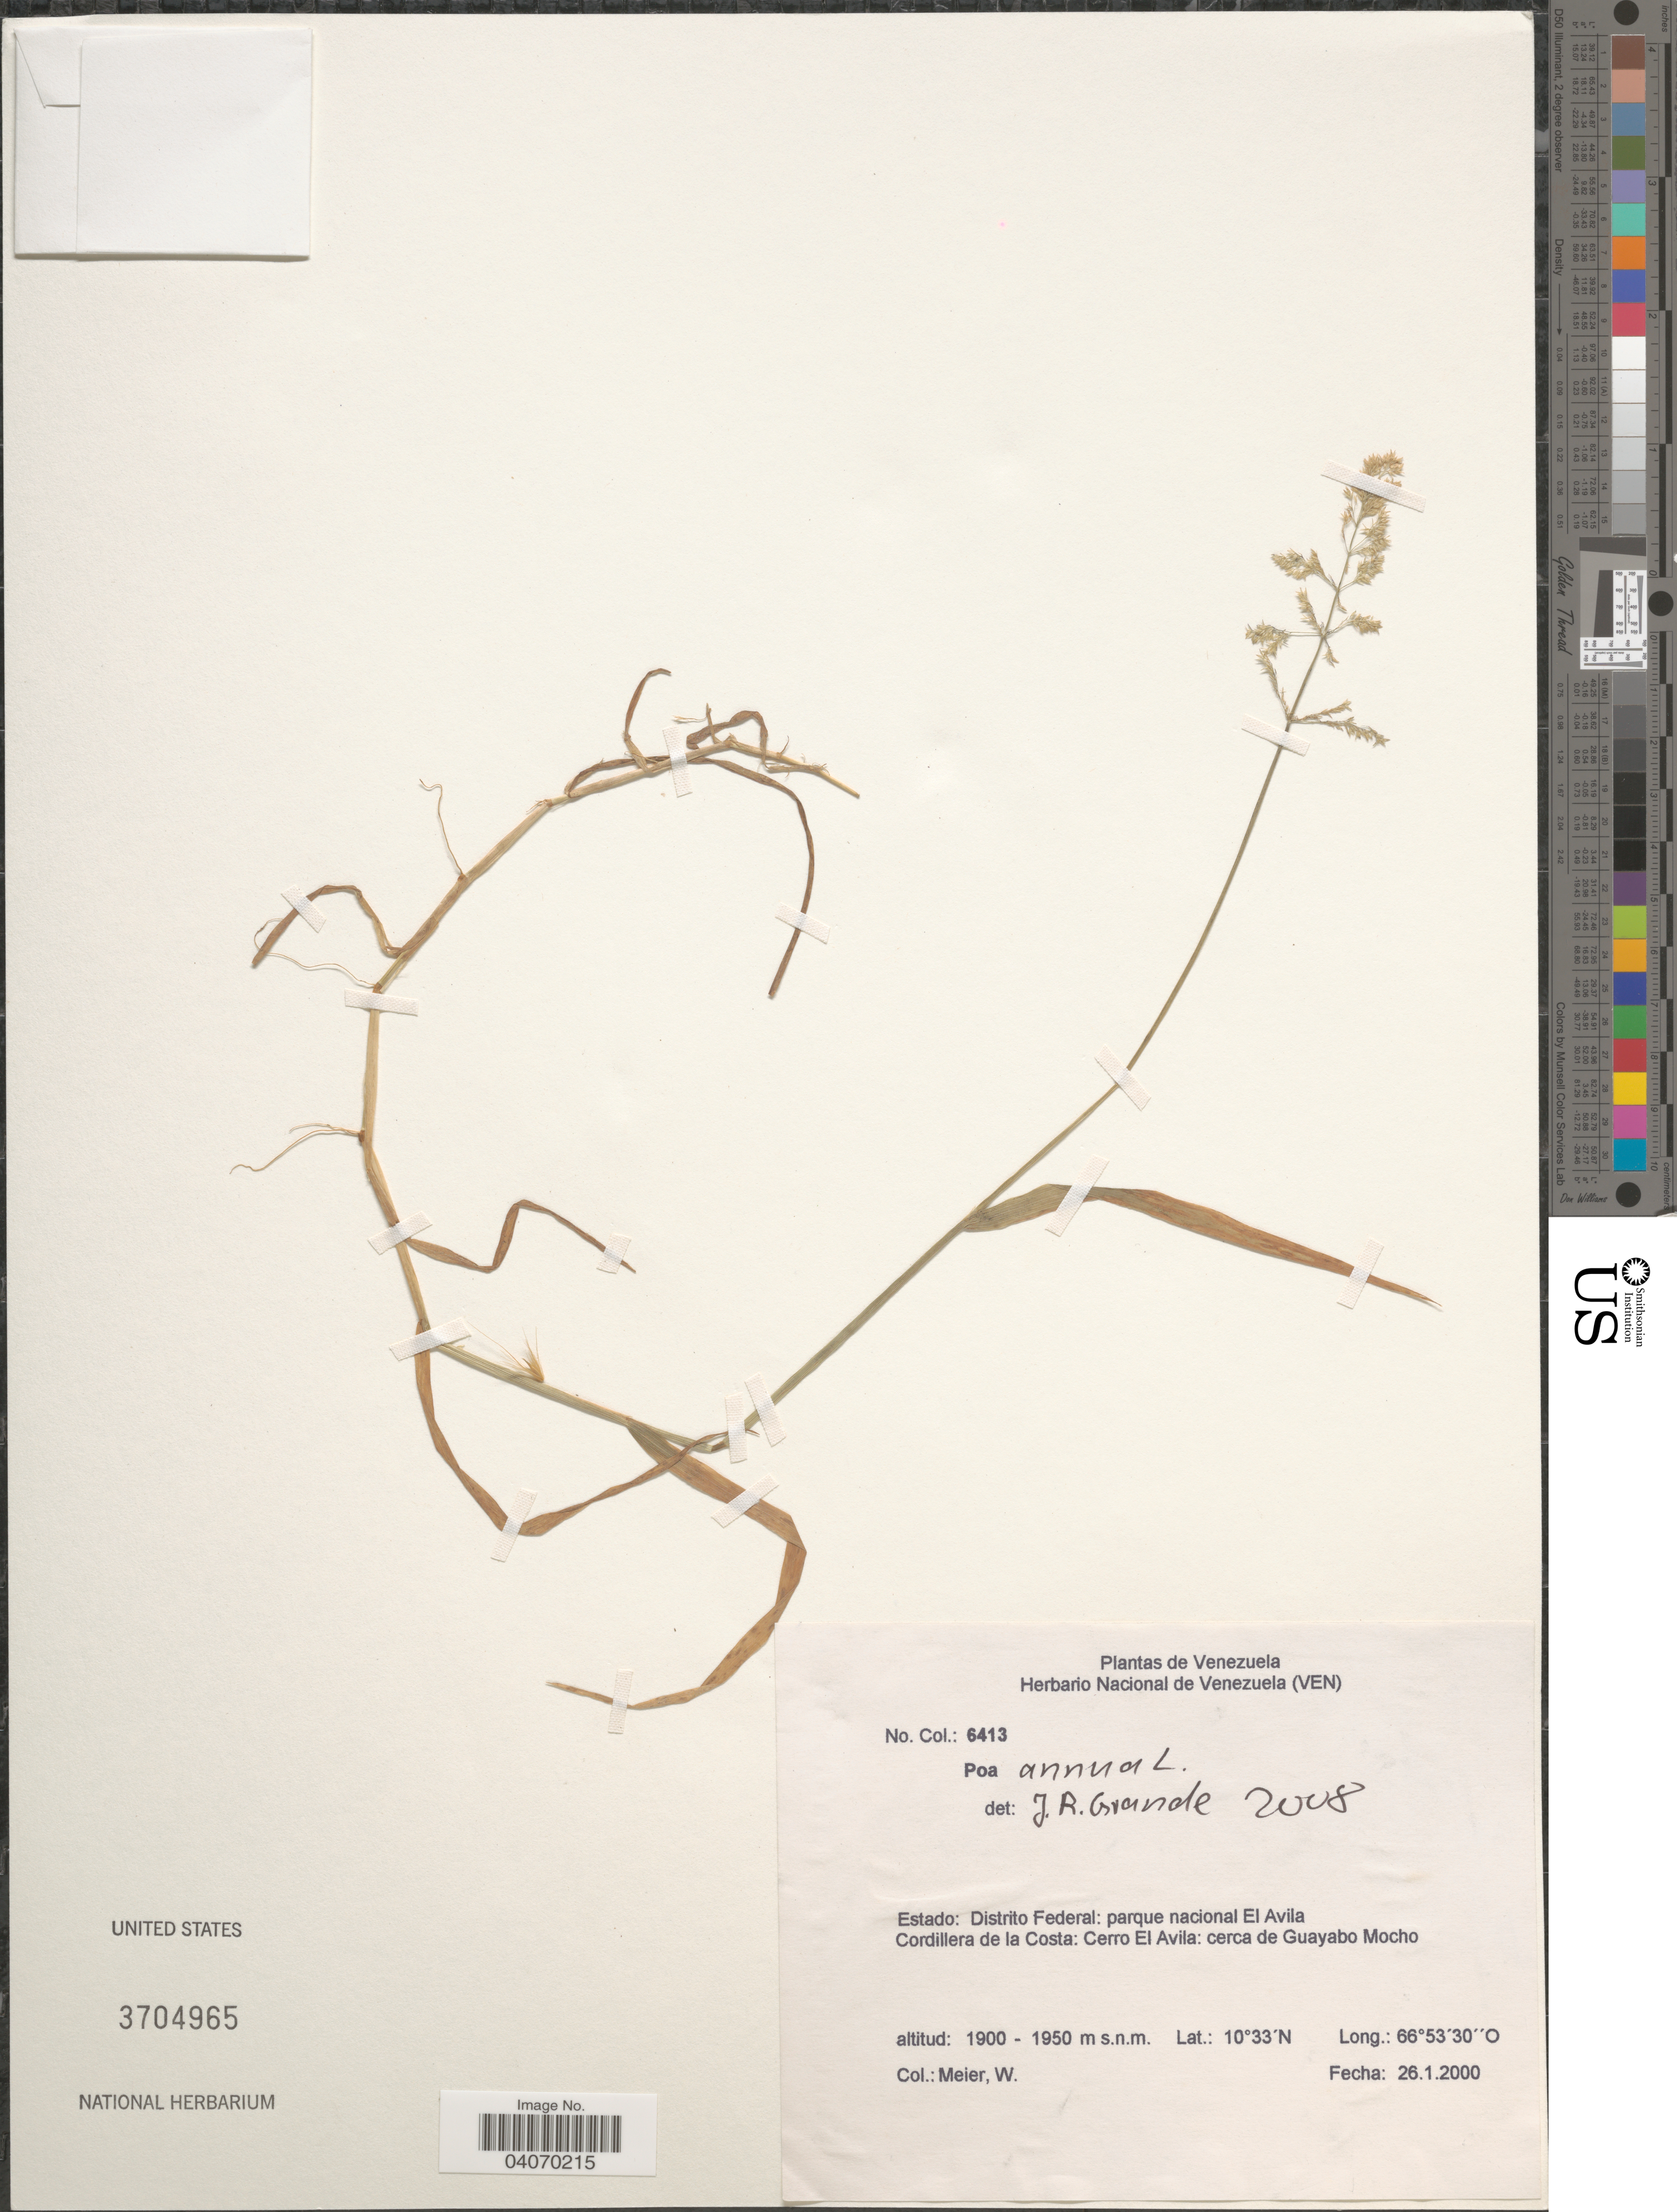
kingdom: Plantae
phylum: Tracheophyta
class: Liliopsida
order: Poales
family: Poaceae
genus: Poa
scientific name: Poa annua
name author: L.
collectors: W. Meier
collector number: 6413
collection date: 2000-01-26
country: Venezuela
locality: Estado; Distrito Federal: parque nacional El Avila.Cordillera de la Costa: Cerro El Avila: cerca de Guayabo Mocho.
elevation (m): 1900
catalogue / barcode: US 3704965